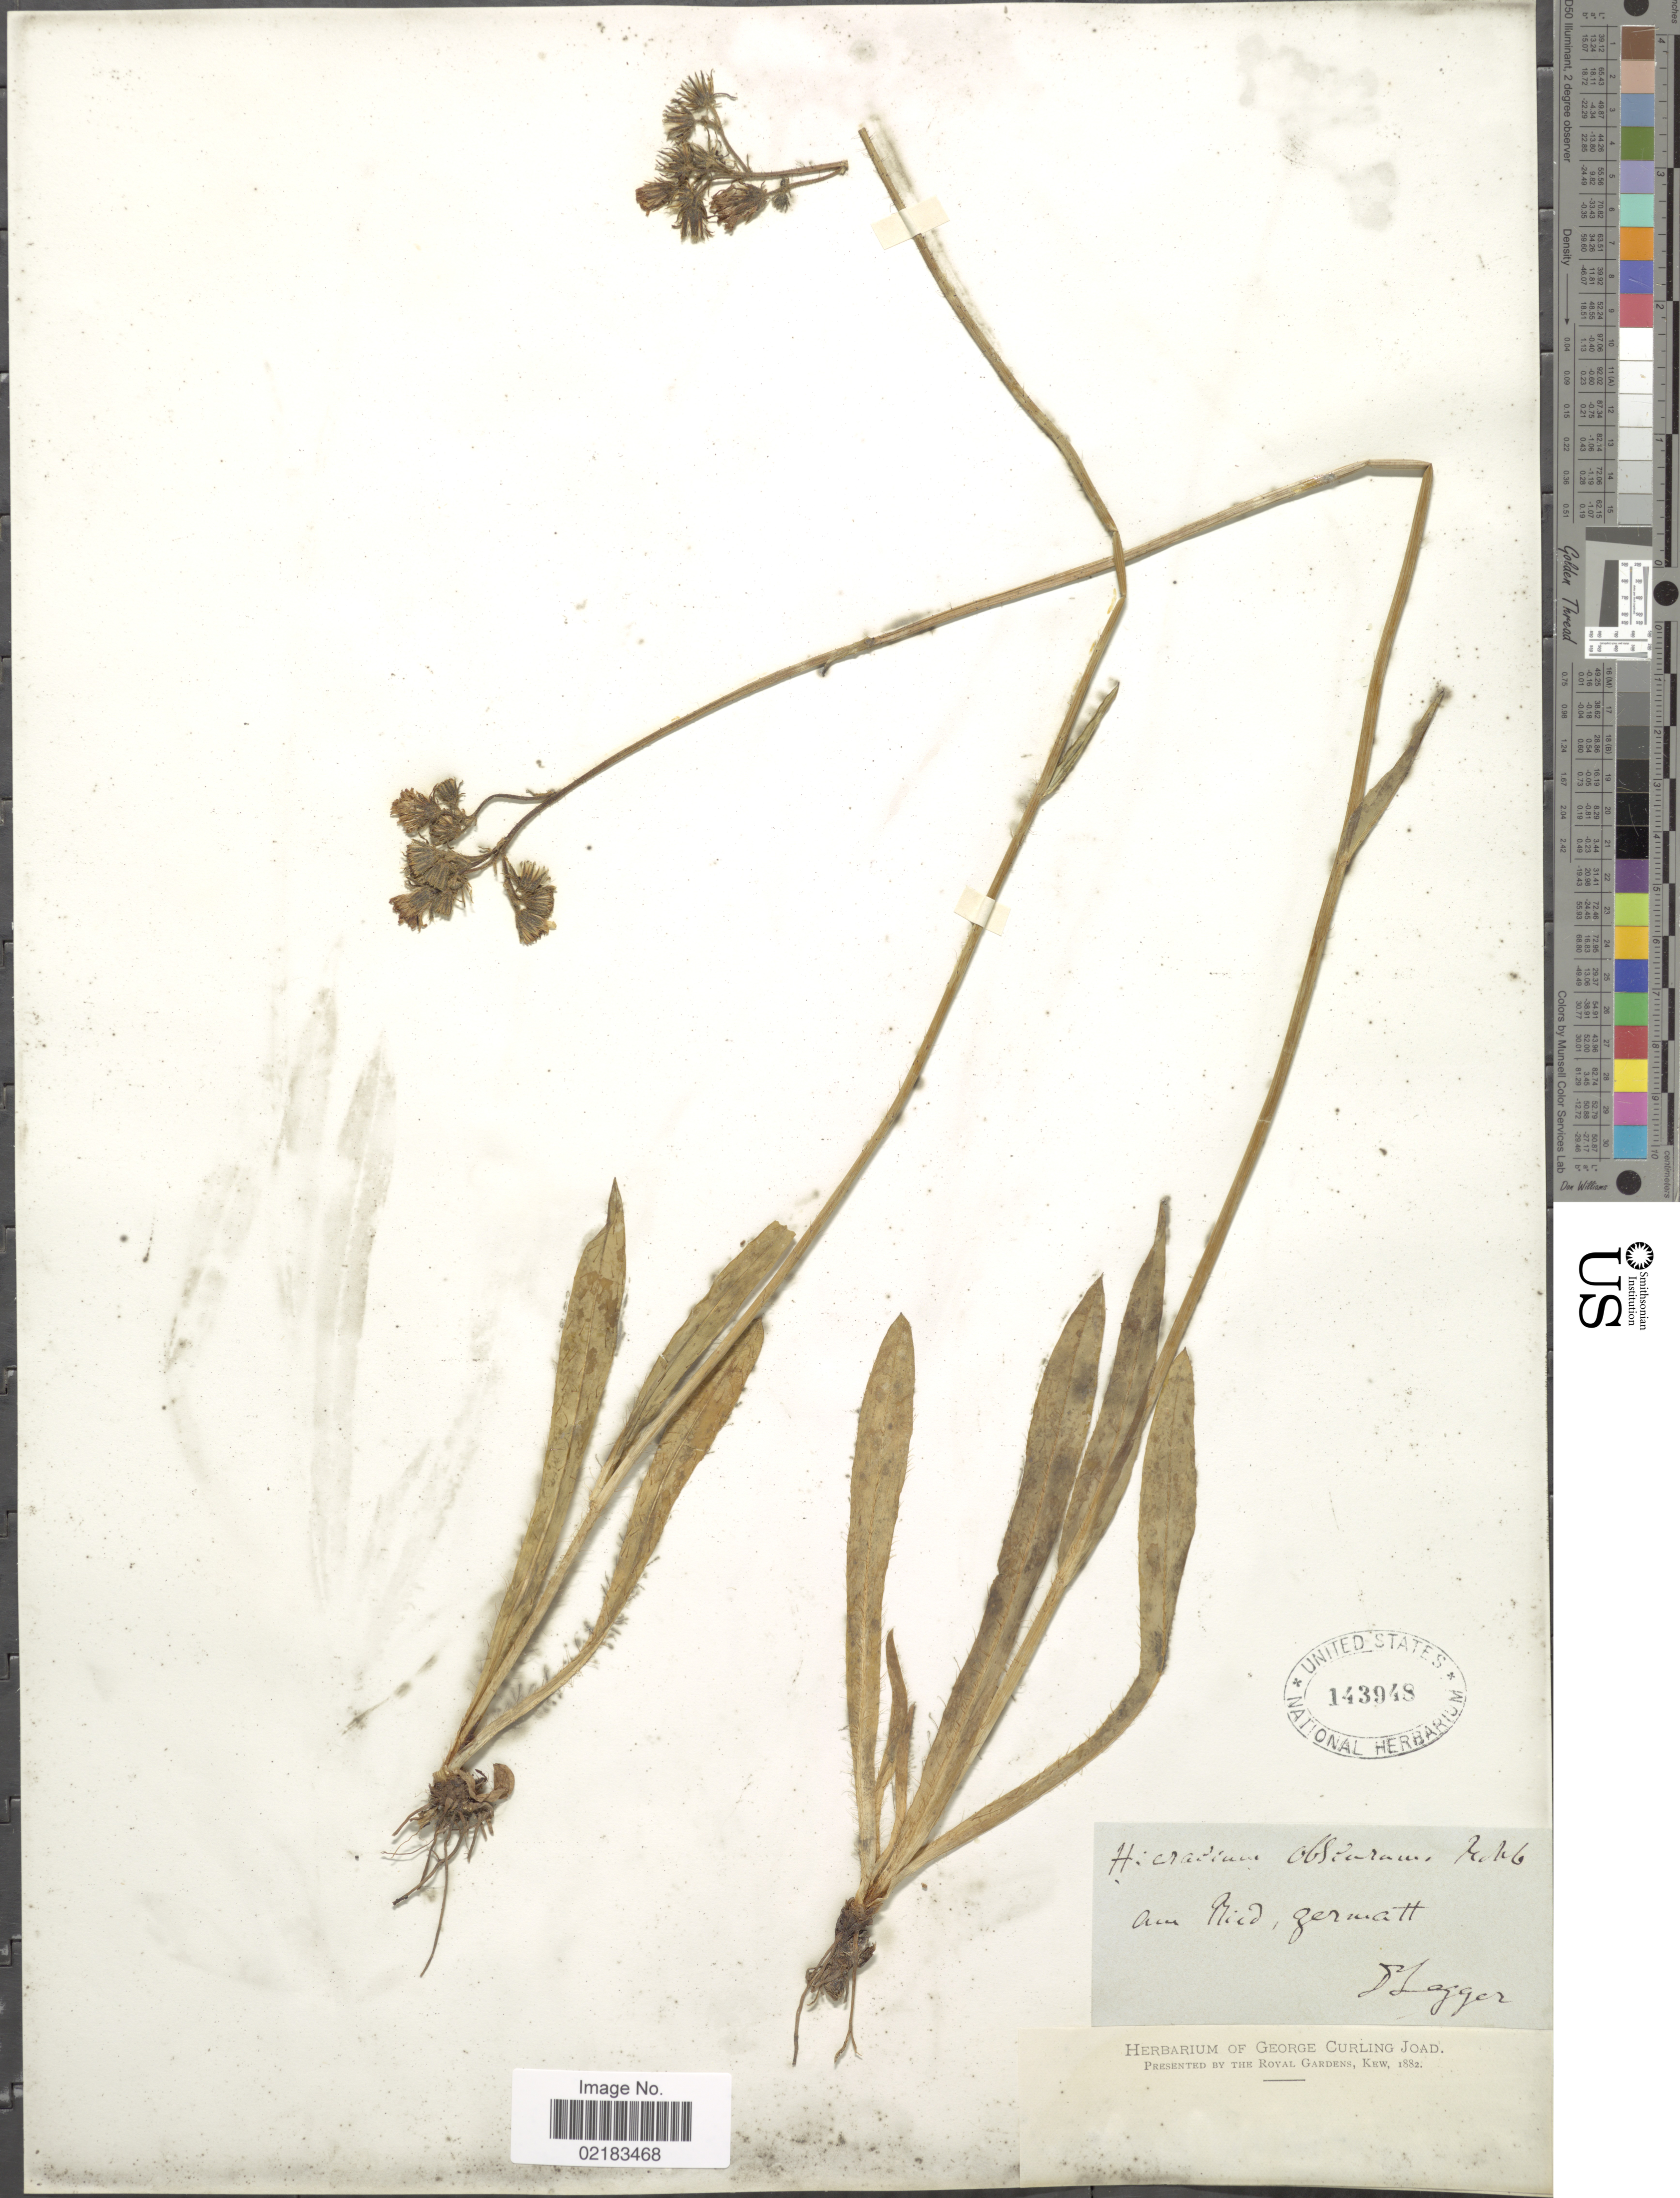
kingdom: Plantae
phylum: Tracheophyta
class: Magnoliopsida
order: Asterales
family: Asteraceae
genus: Pilosella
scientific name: Pilosella piloselloides subsp. praealta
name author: (Gochnat) S. Bräut. & Greuter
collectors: F. J. Lagger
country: Switzerland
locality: Au Mcd, Germatt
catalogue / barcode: US 1430948